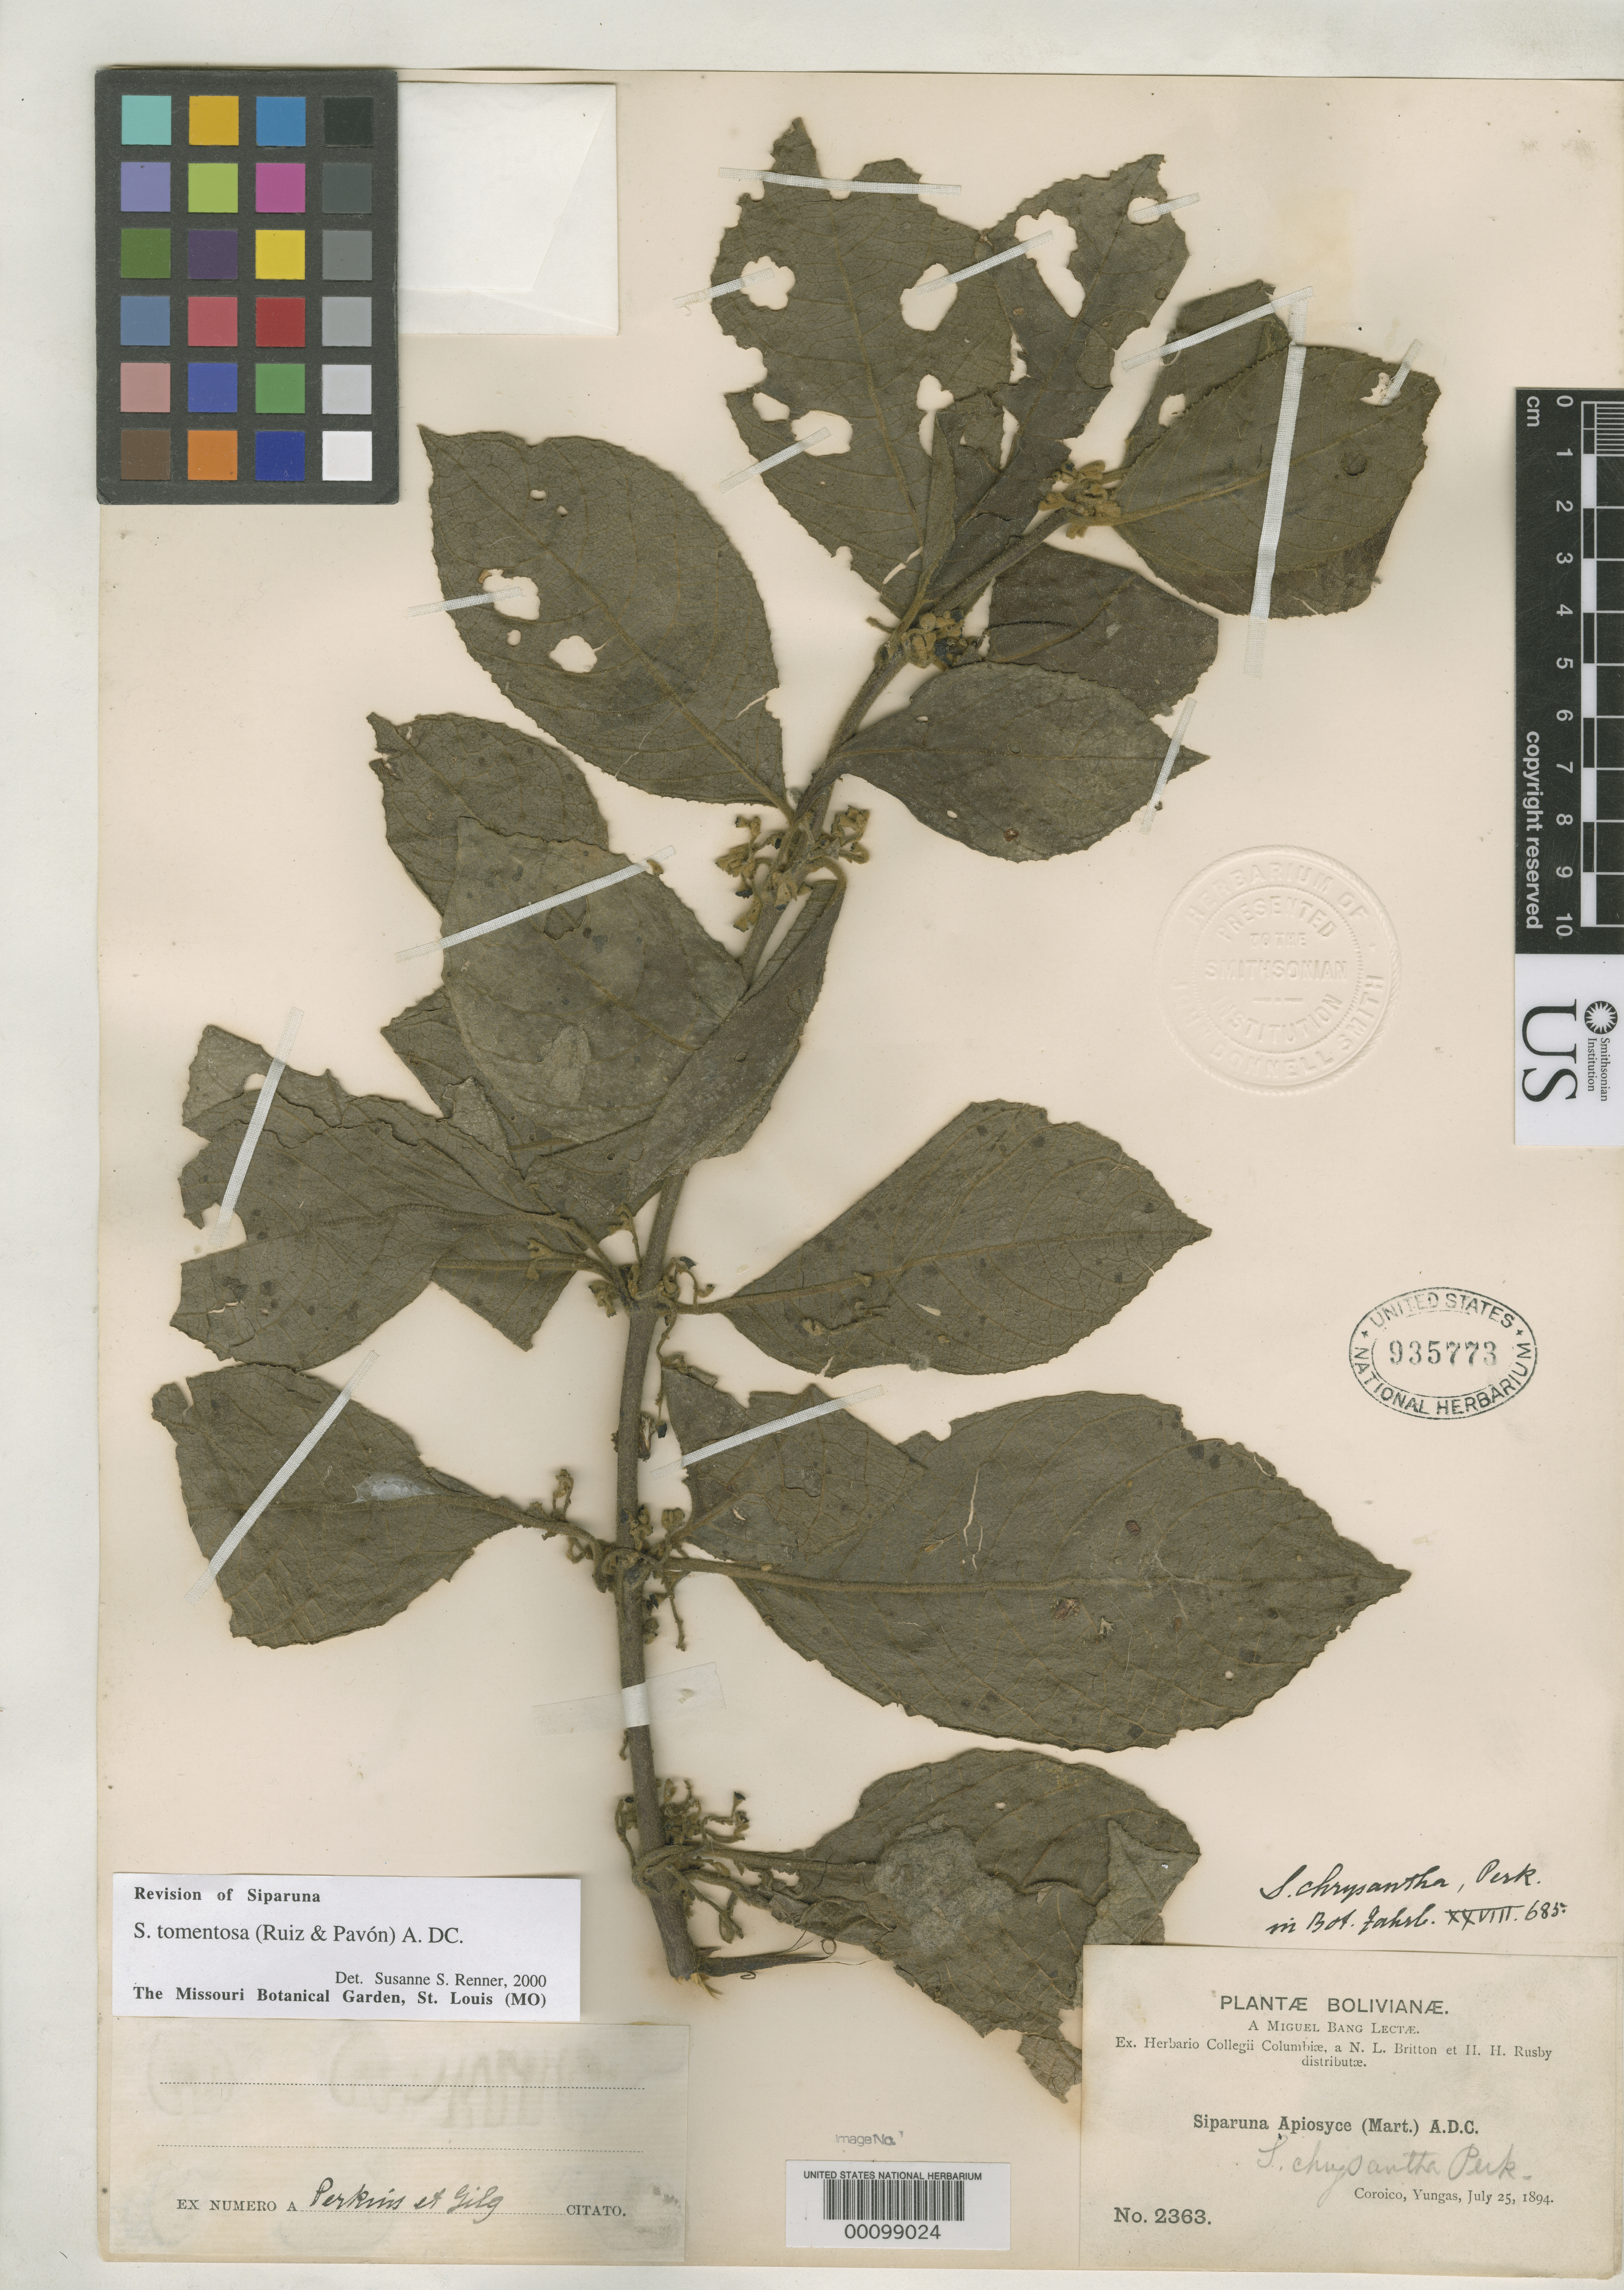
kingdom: Plantae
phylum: Tracheophyta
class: Magnoliopsida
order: Laurales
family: Siparunaceae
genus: Siparuna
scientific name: Siparuna chrysantha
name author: Perkins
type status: Isotype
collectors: M. Bang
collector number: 2363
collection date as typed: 25 Jul 1894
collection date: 1894-07-25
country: Bolivia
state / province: La Paz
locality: Coroico.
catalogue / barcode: US 935773